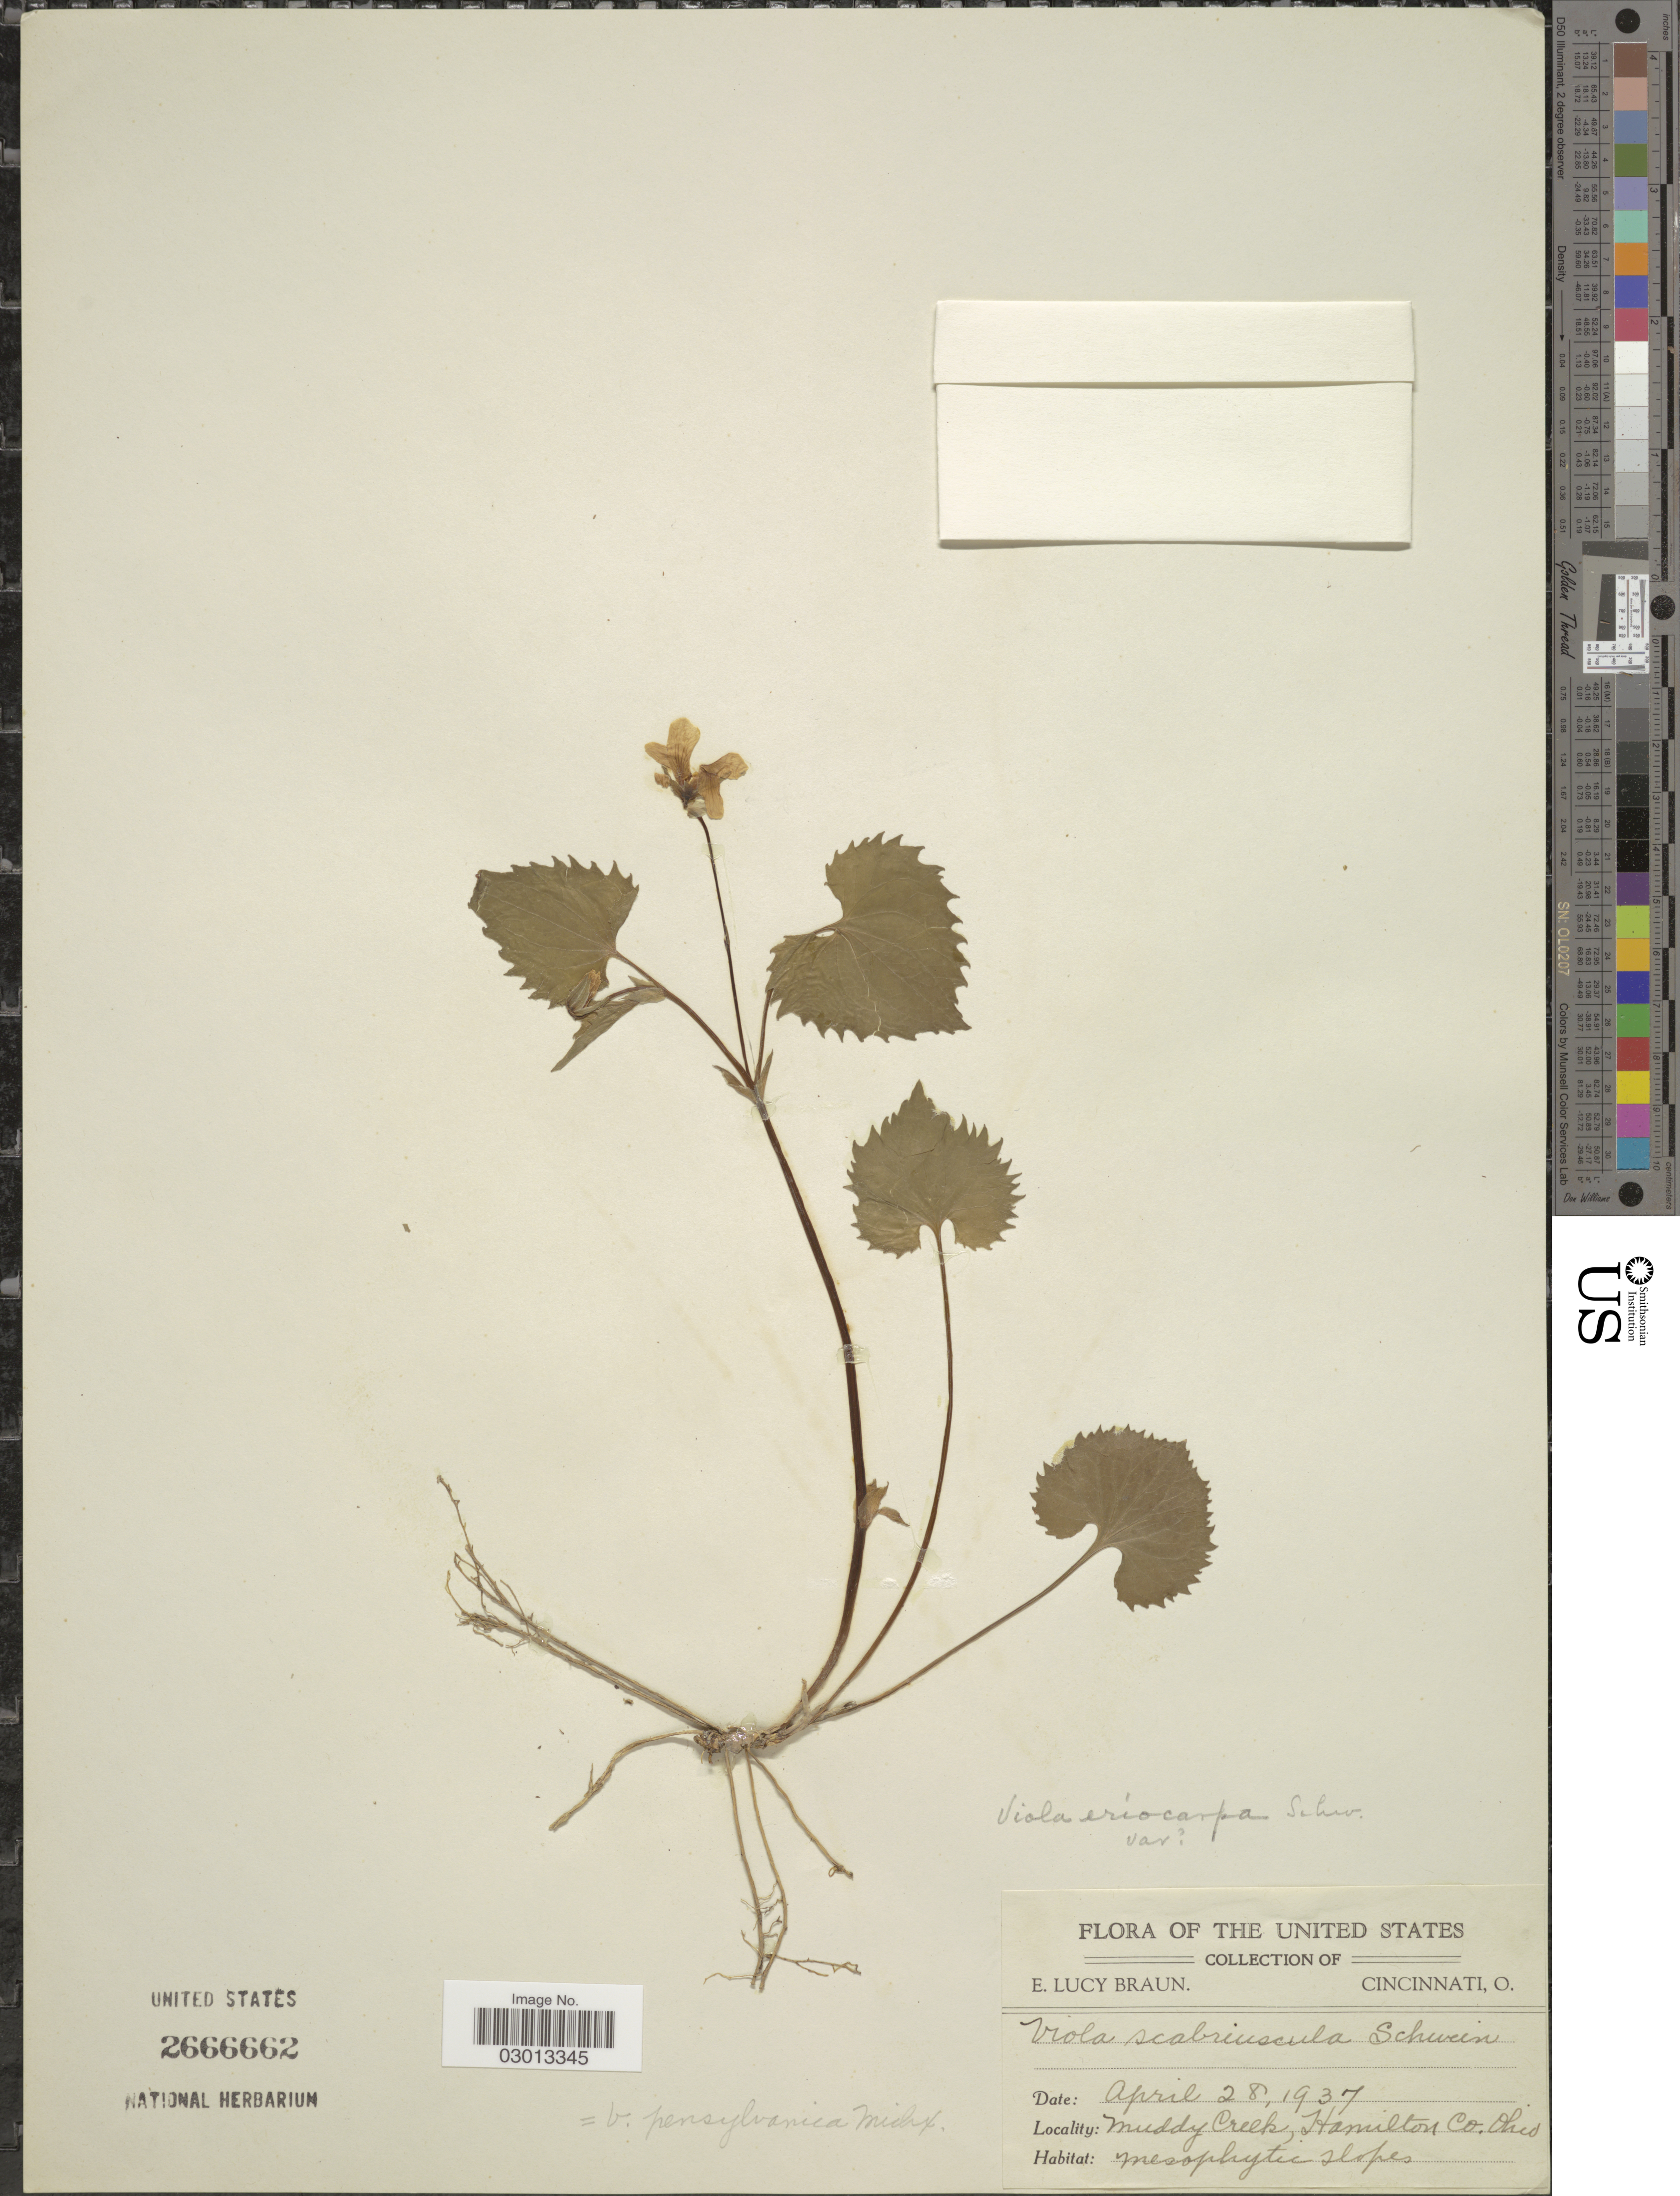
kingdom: Plantae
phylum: Tracheophyta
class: Magnoliopsida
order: Malpighiales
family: Violaceae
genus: Viola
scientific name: Viola pensylvanica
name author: Michx.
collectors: E. L. Braun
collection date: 1937-04-28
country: United States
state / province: Ohio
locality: Muddy Creek, Hamilton Co.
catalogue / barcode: US 2666662